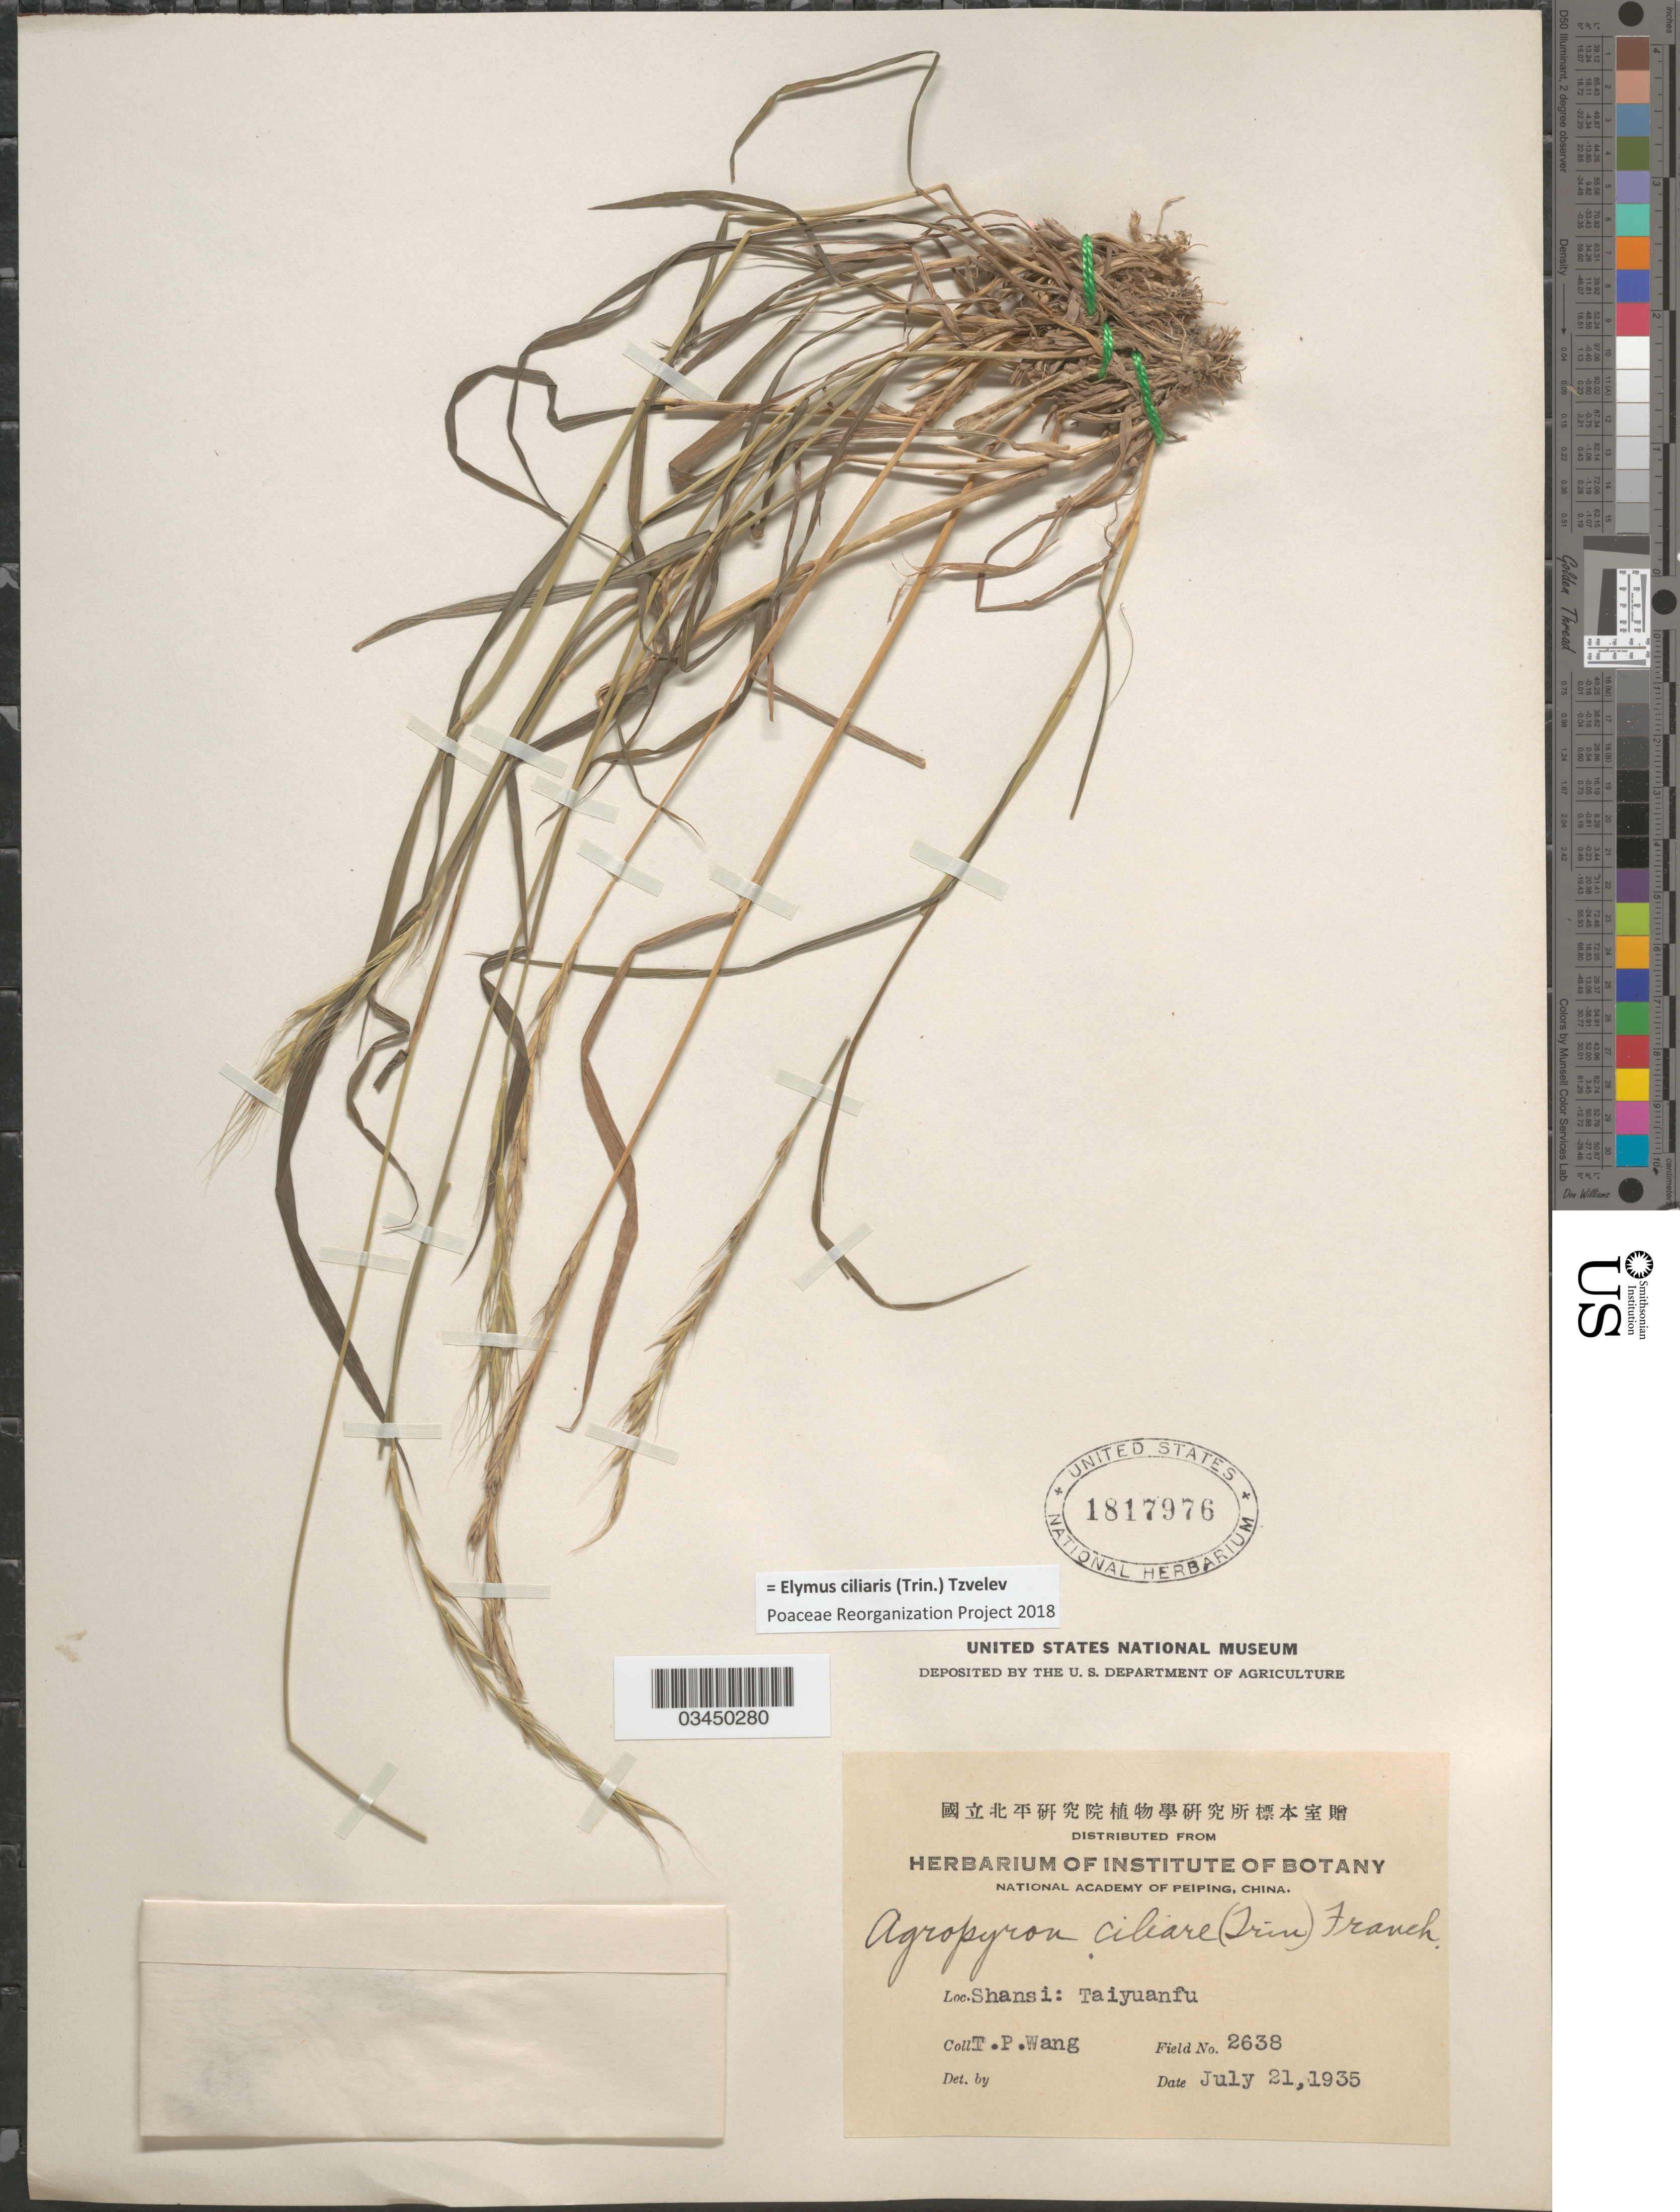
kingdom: Plantae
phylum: Tracheophyta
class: Liliopsida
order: Poales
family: Poaceae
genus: Elymus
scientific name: Elymus ciliaris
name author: (Trin.) Tzvelev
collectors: T. Wang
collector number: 2638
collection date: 1935-07-21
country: China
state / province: Shanxi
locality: Shansi: Taiyuanfu.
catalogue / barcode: US 1817976